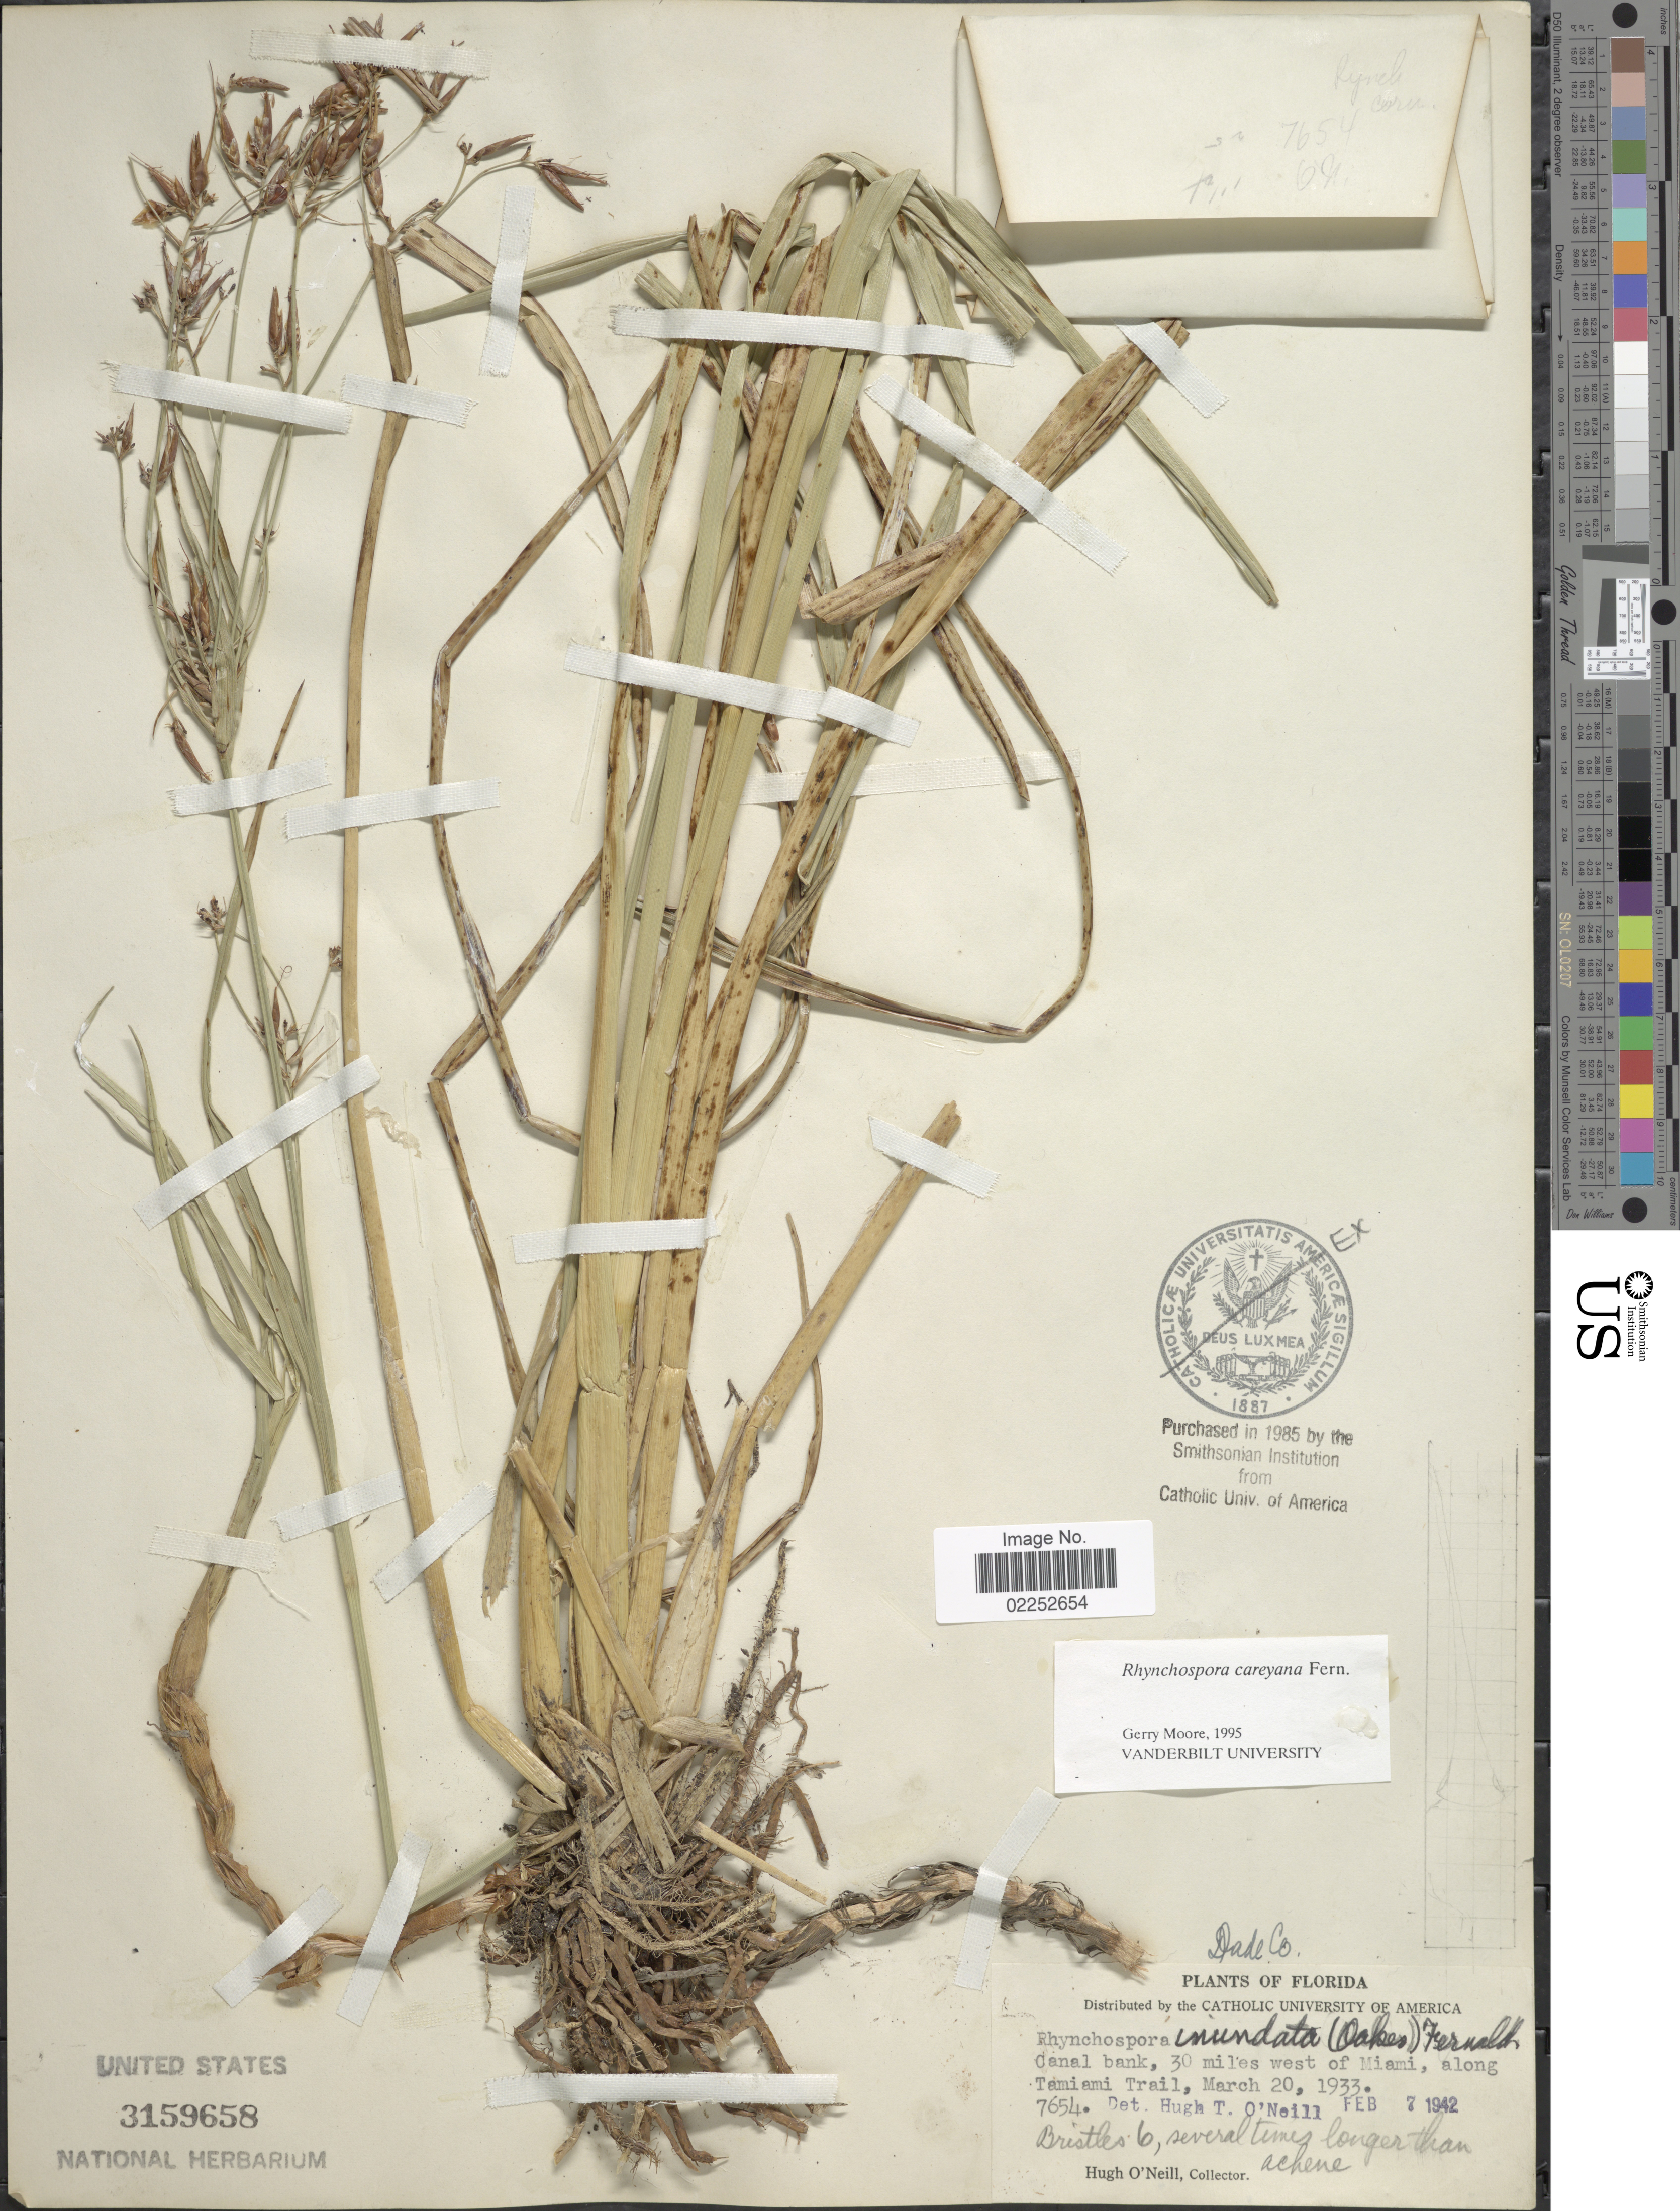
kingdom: Plantae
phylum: Tracheophyta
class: Liliopsida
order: Poales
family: Cyperaceae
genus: Rhynchospora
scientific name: Rhynchospora careyana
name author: Fernald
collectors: H. O'Neill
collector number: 7654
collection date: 1933-03-20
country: United States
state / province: Florida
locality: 30 miles west of Miami, along Tamiami Trail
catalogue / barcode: US 3159658